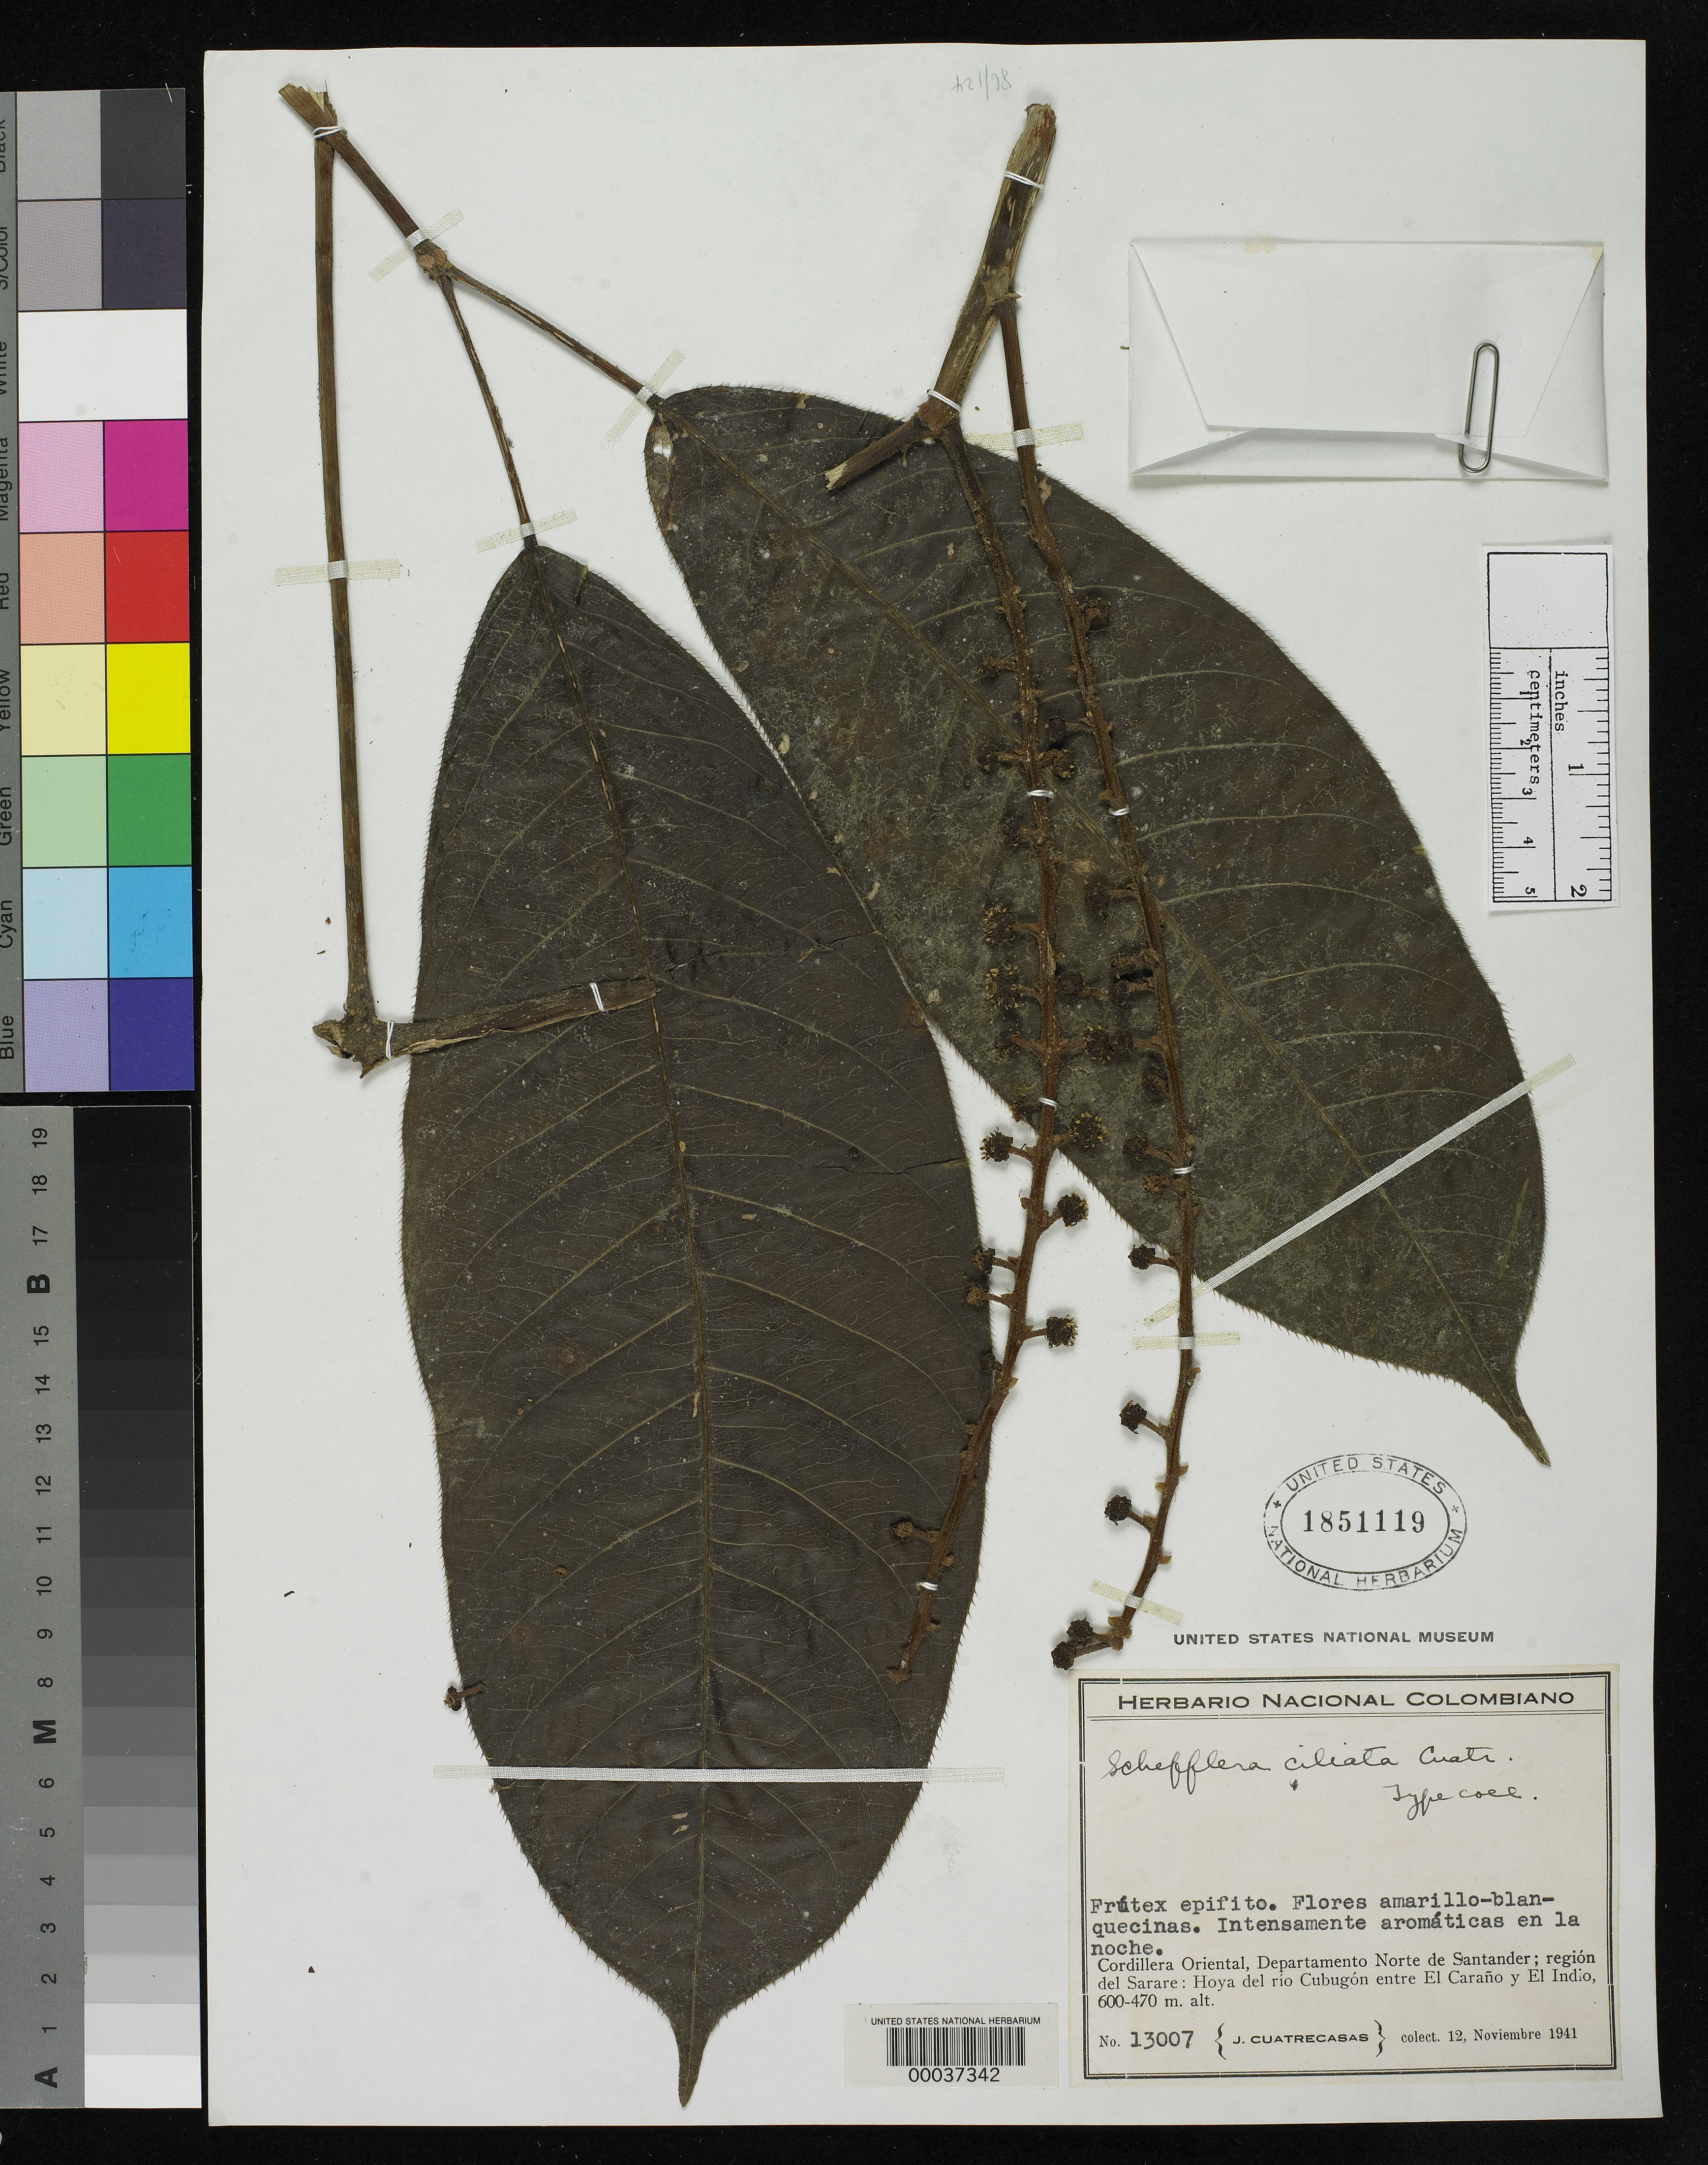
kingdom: Plantae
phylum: Tracheophyta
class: Magnoliopsida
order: Apiales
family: Araliaceae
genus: Schefflera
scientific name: Schefflera ciliata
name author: Cuatrec.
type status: Isotype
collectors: J. Cuatrecasas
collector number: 13007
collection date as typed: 11 Nov 1941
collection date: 1941-11-11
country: Colombia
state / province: Norte de Santander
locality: Region del Sarare, Quebrada de La China between Santa Librada and El Carano.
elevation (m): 600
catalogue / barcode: US 1851119